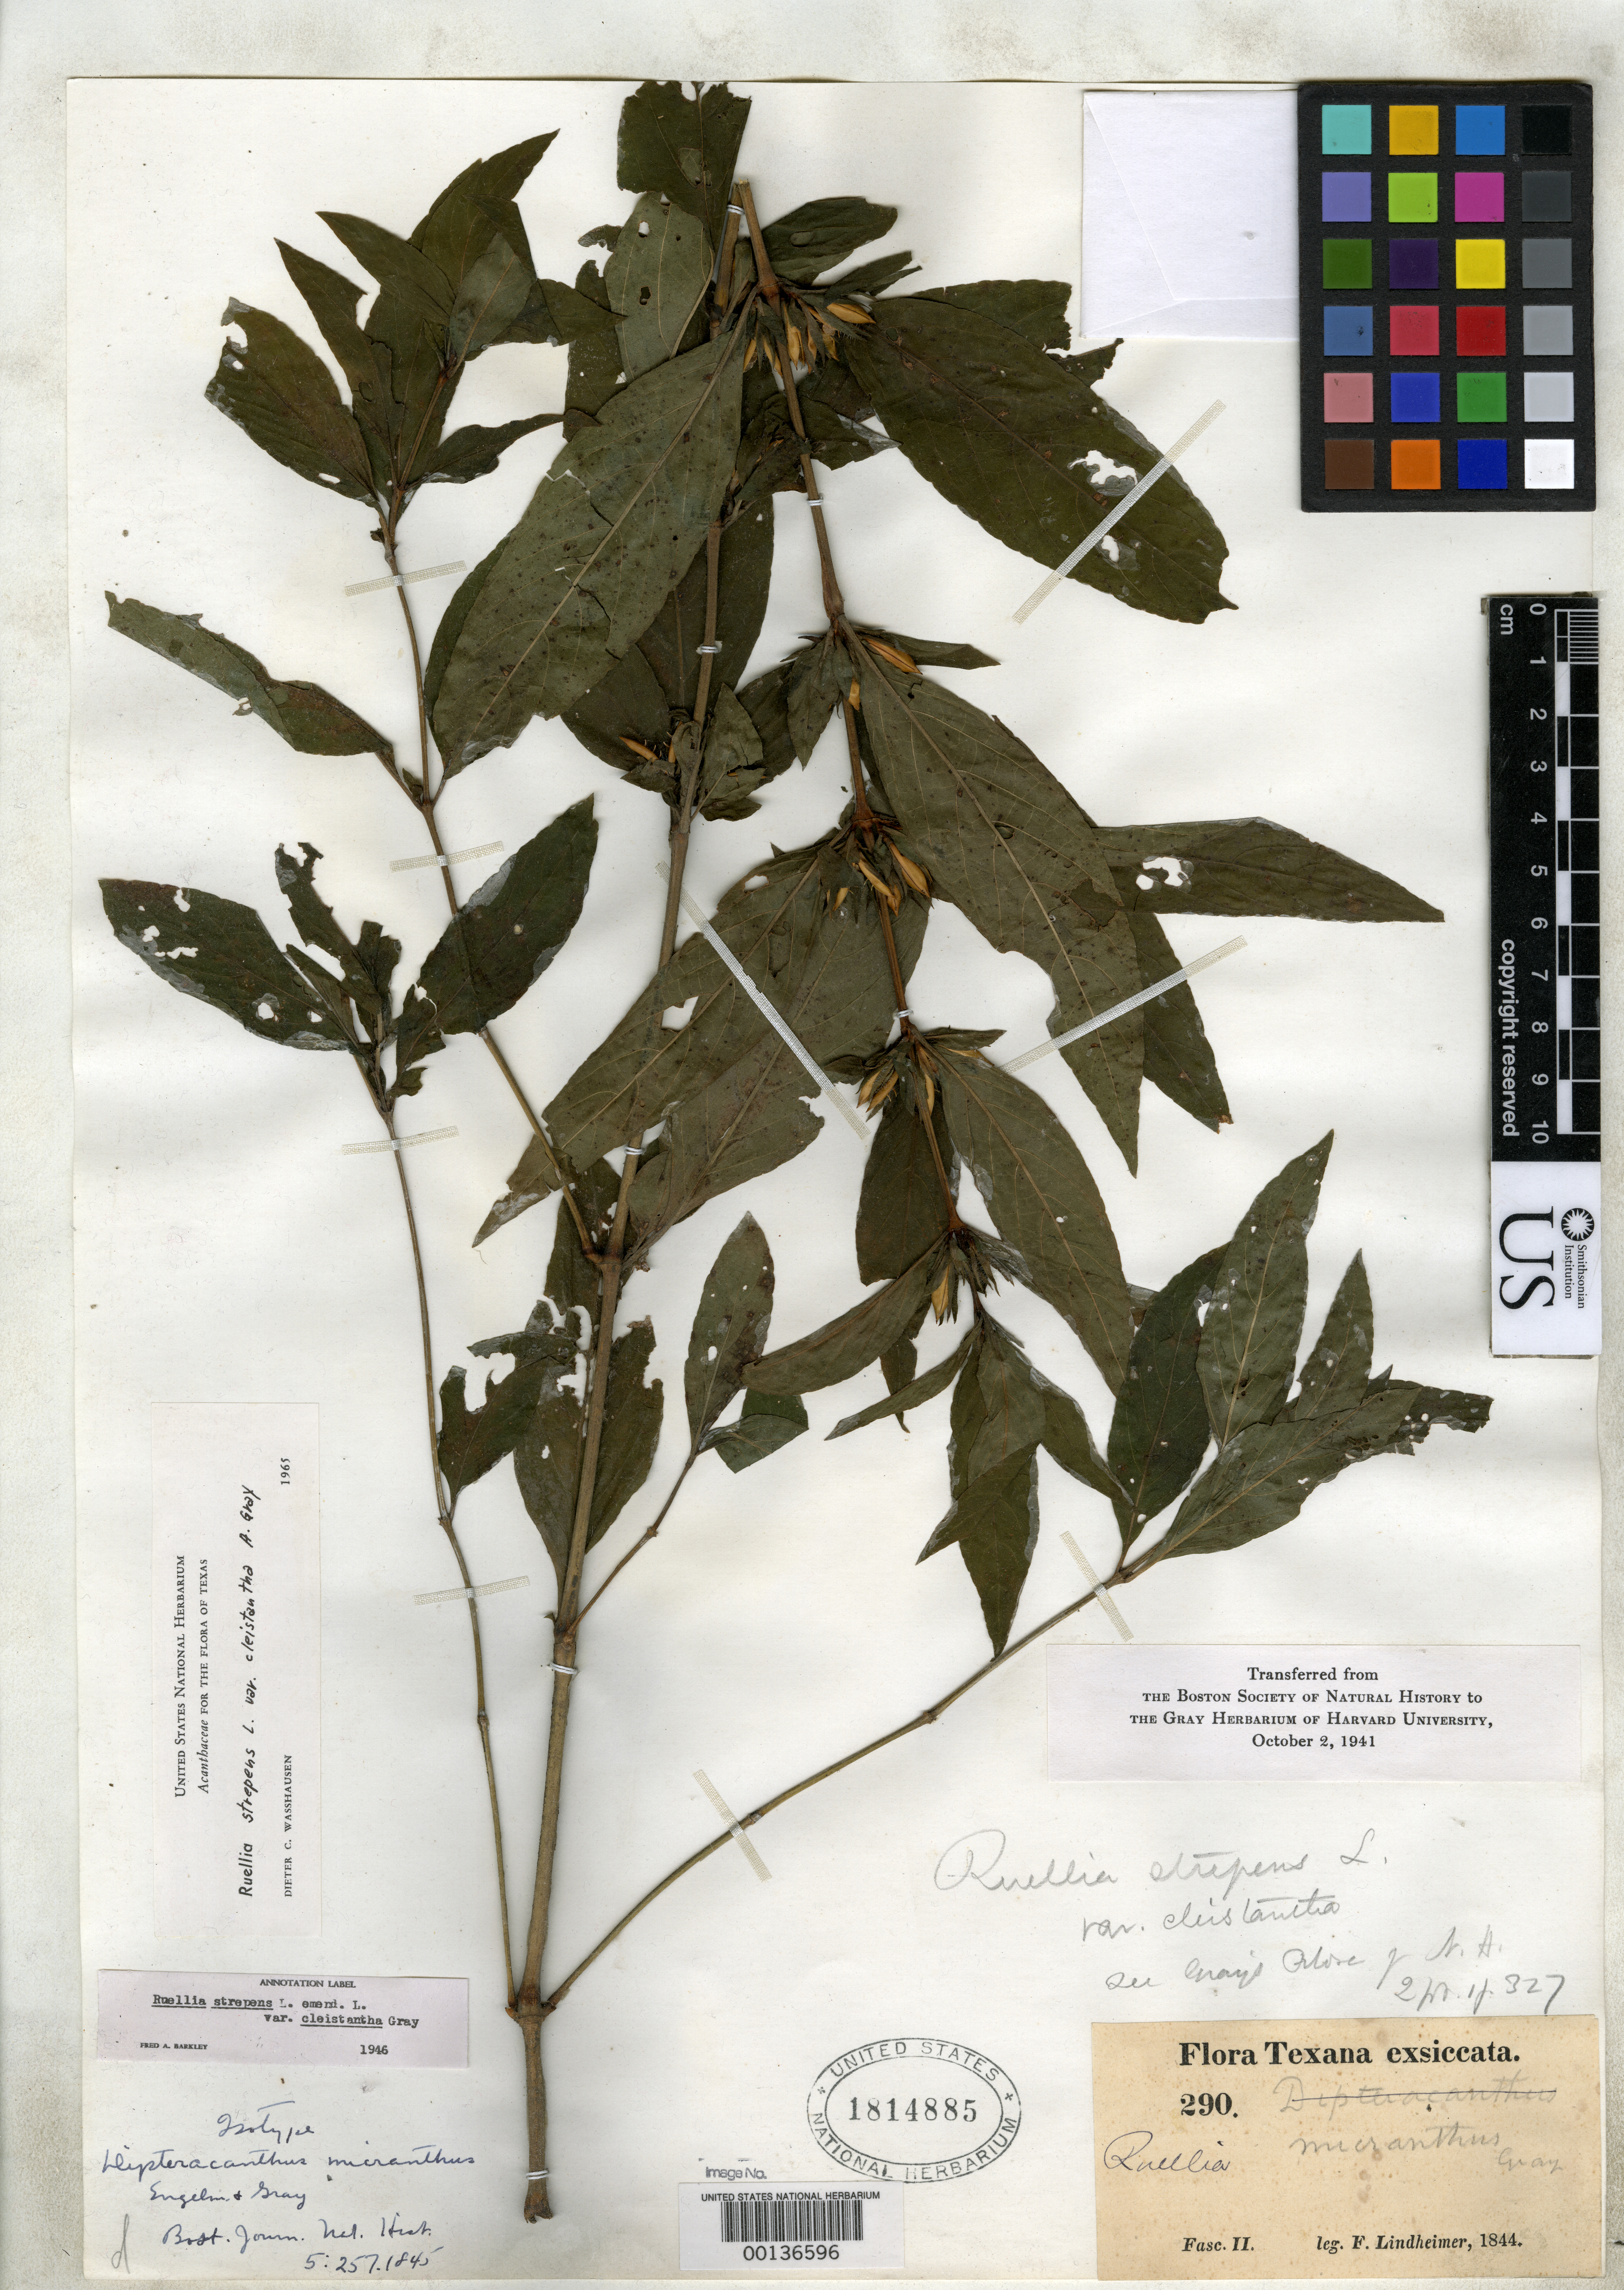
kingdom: Plantae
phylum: Tracheophyta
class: Magnoliopsida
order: Lamiales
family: Acanthaceae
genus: Dipteracanthus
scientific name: Dipteracanthus micranthus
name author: Engelm. & A. Gray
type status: Isotype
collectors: F. J. Lindheimer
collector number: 2.290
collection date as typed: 1844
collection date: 1844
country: United States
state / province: Texas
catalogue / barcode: US 1814885